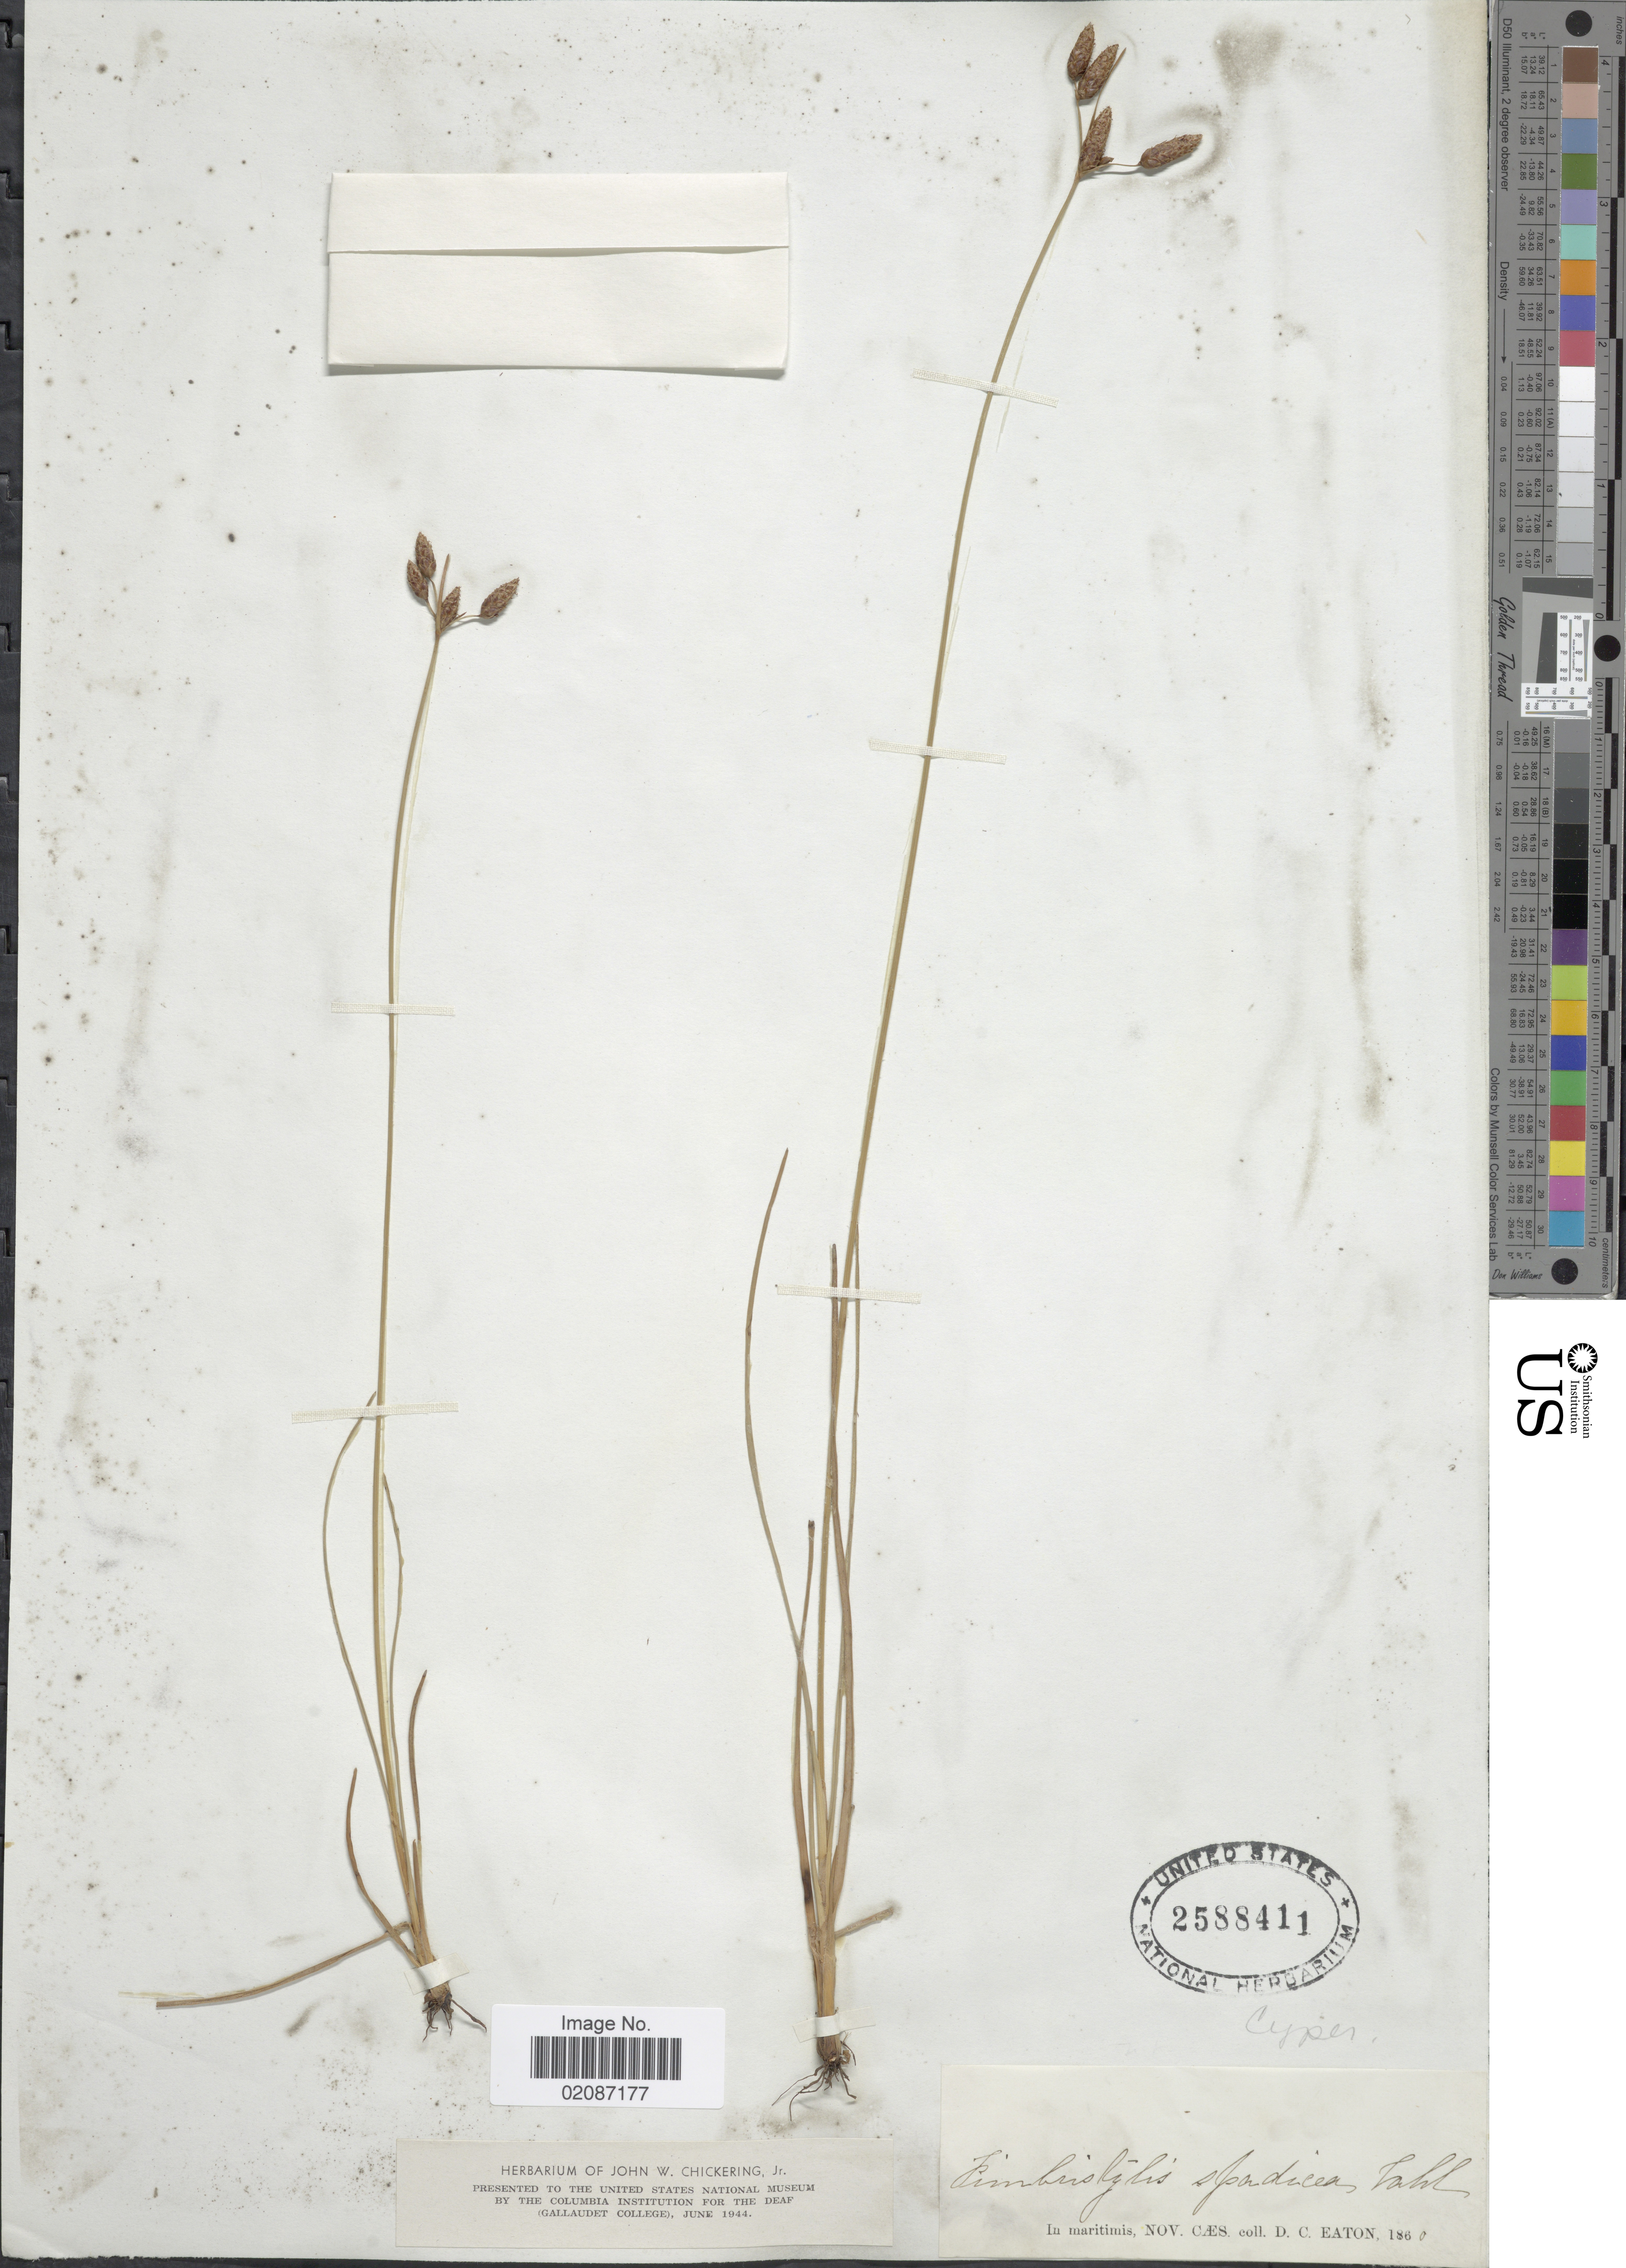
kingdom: Plantae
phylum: Tracheophyta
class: Liliopsida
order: Poales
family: Cyperaceae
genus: Fimbristylis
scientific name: Fimbristylis spadicea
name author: (L.) Vahl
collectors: D. Eaton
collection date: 1860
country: United States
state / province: New Jersey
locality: In maritimis, Nov, Caes.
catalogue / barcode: US 2588411